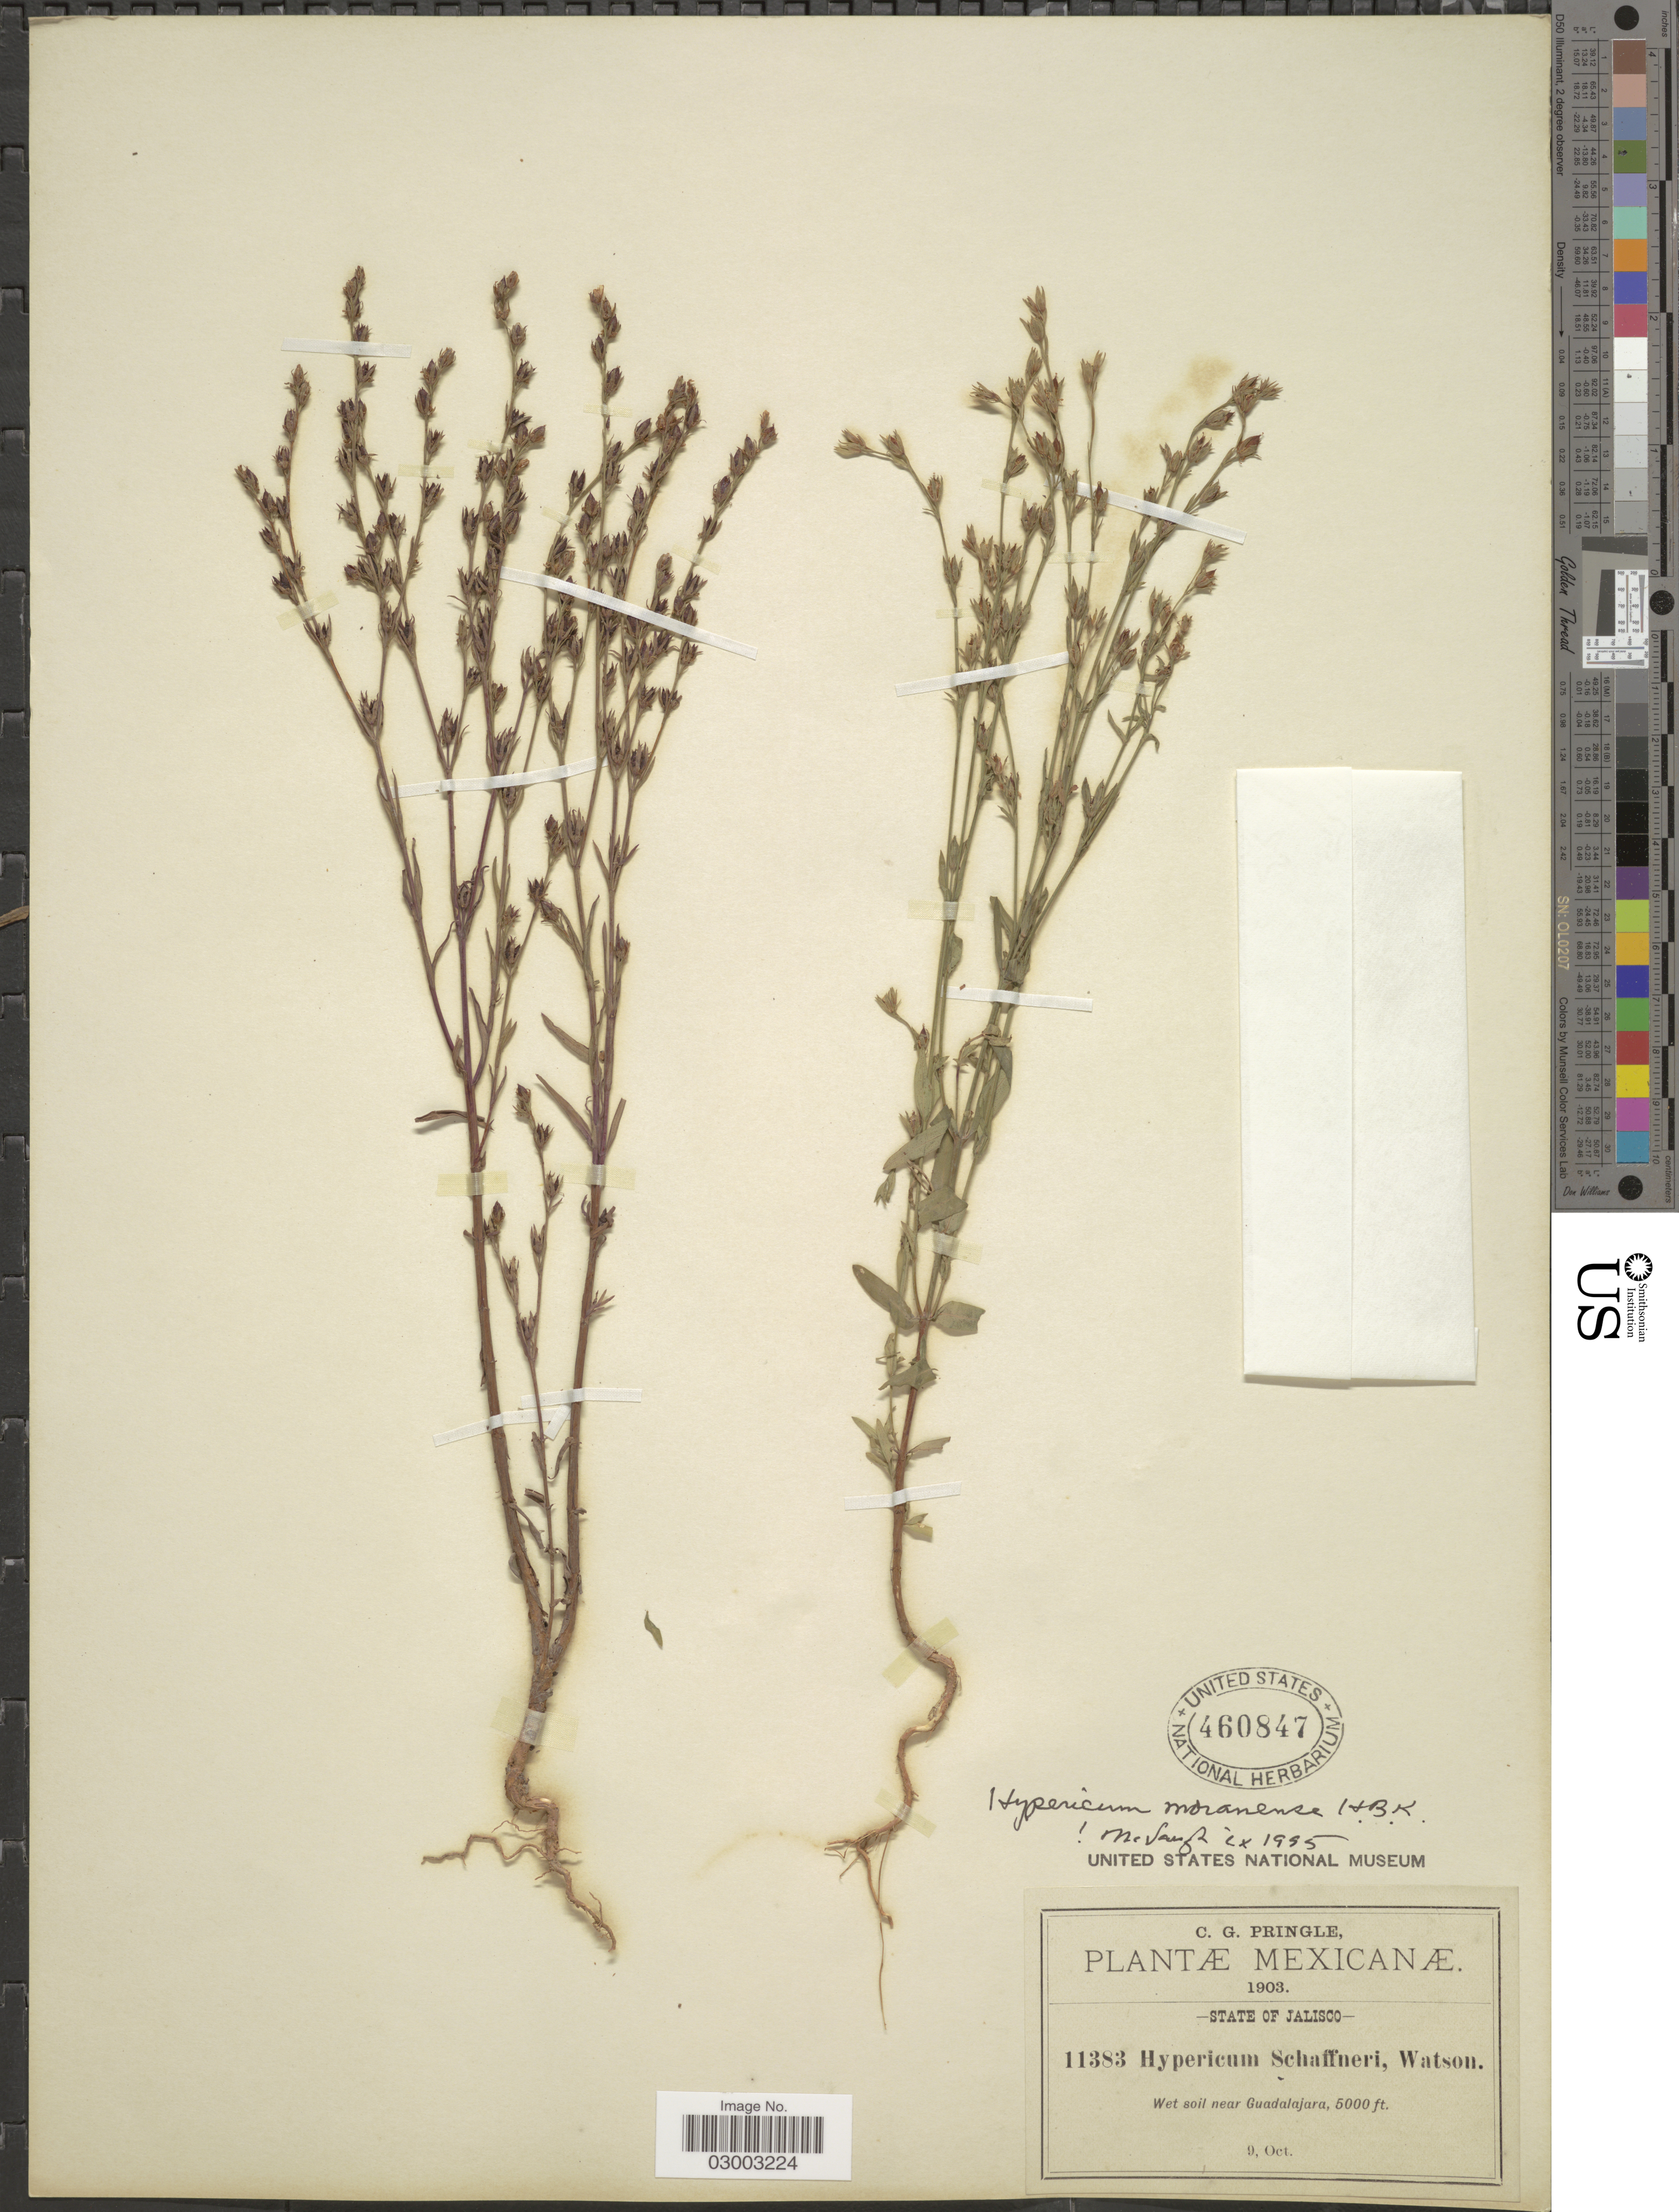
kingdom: Plantae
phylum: Tracheophyta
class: Magnoliopsida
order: Malpighiales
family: Hypericaceae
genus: Hypericum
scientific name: Hypericum moranense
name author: Kunth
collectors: C. G. Pringle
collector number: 11383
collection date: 1903-10-09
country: Mexico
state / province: Jalisco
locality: State of Jalisco. Wet soil near Guadalajara.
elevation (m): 1524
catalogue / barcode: US 460847